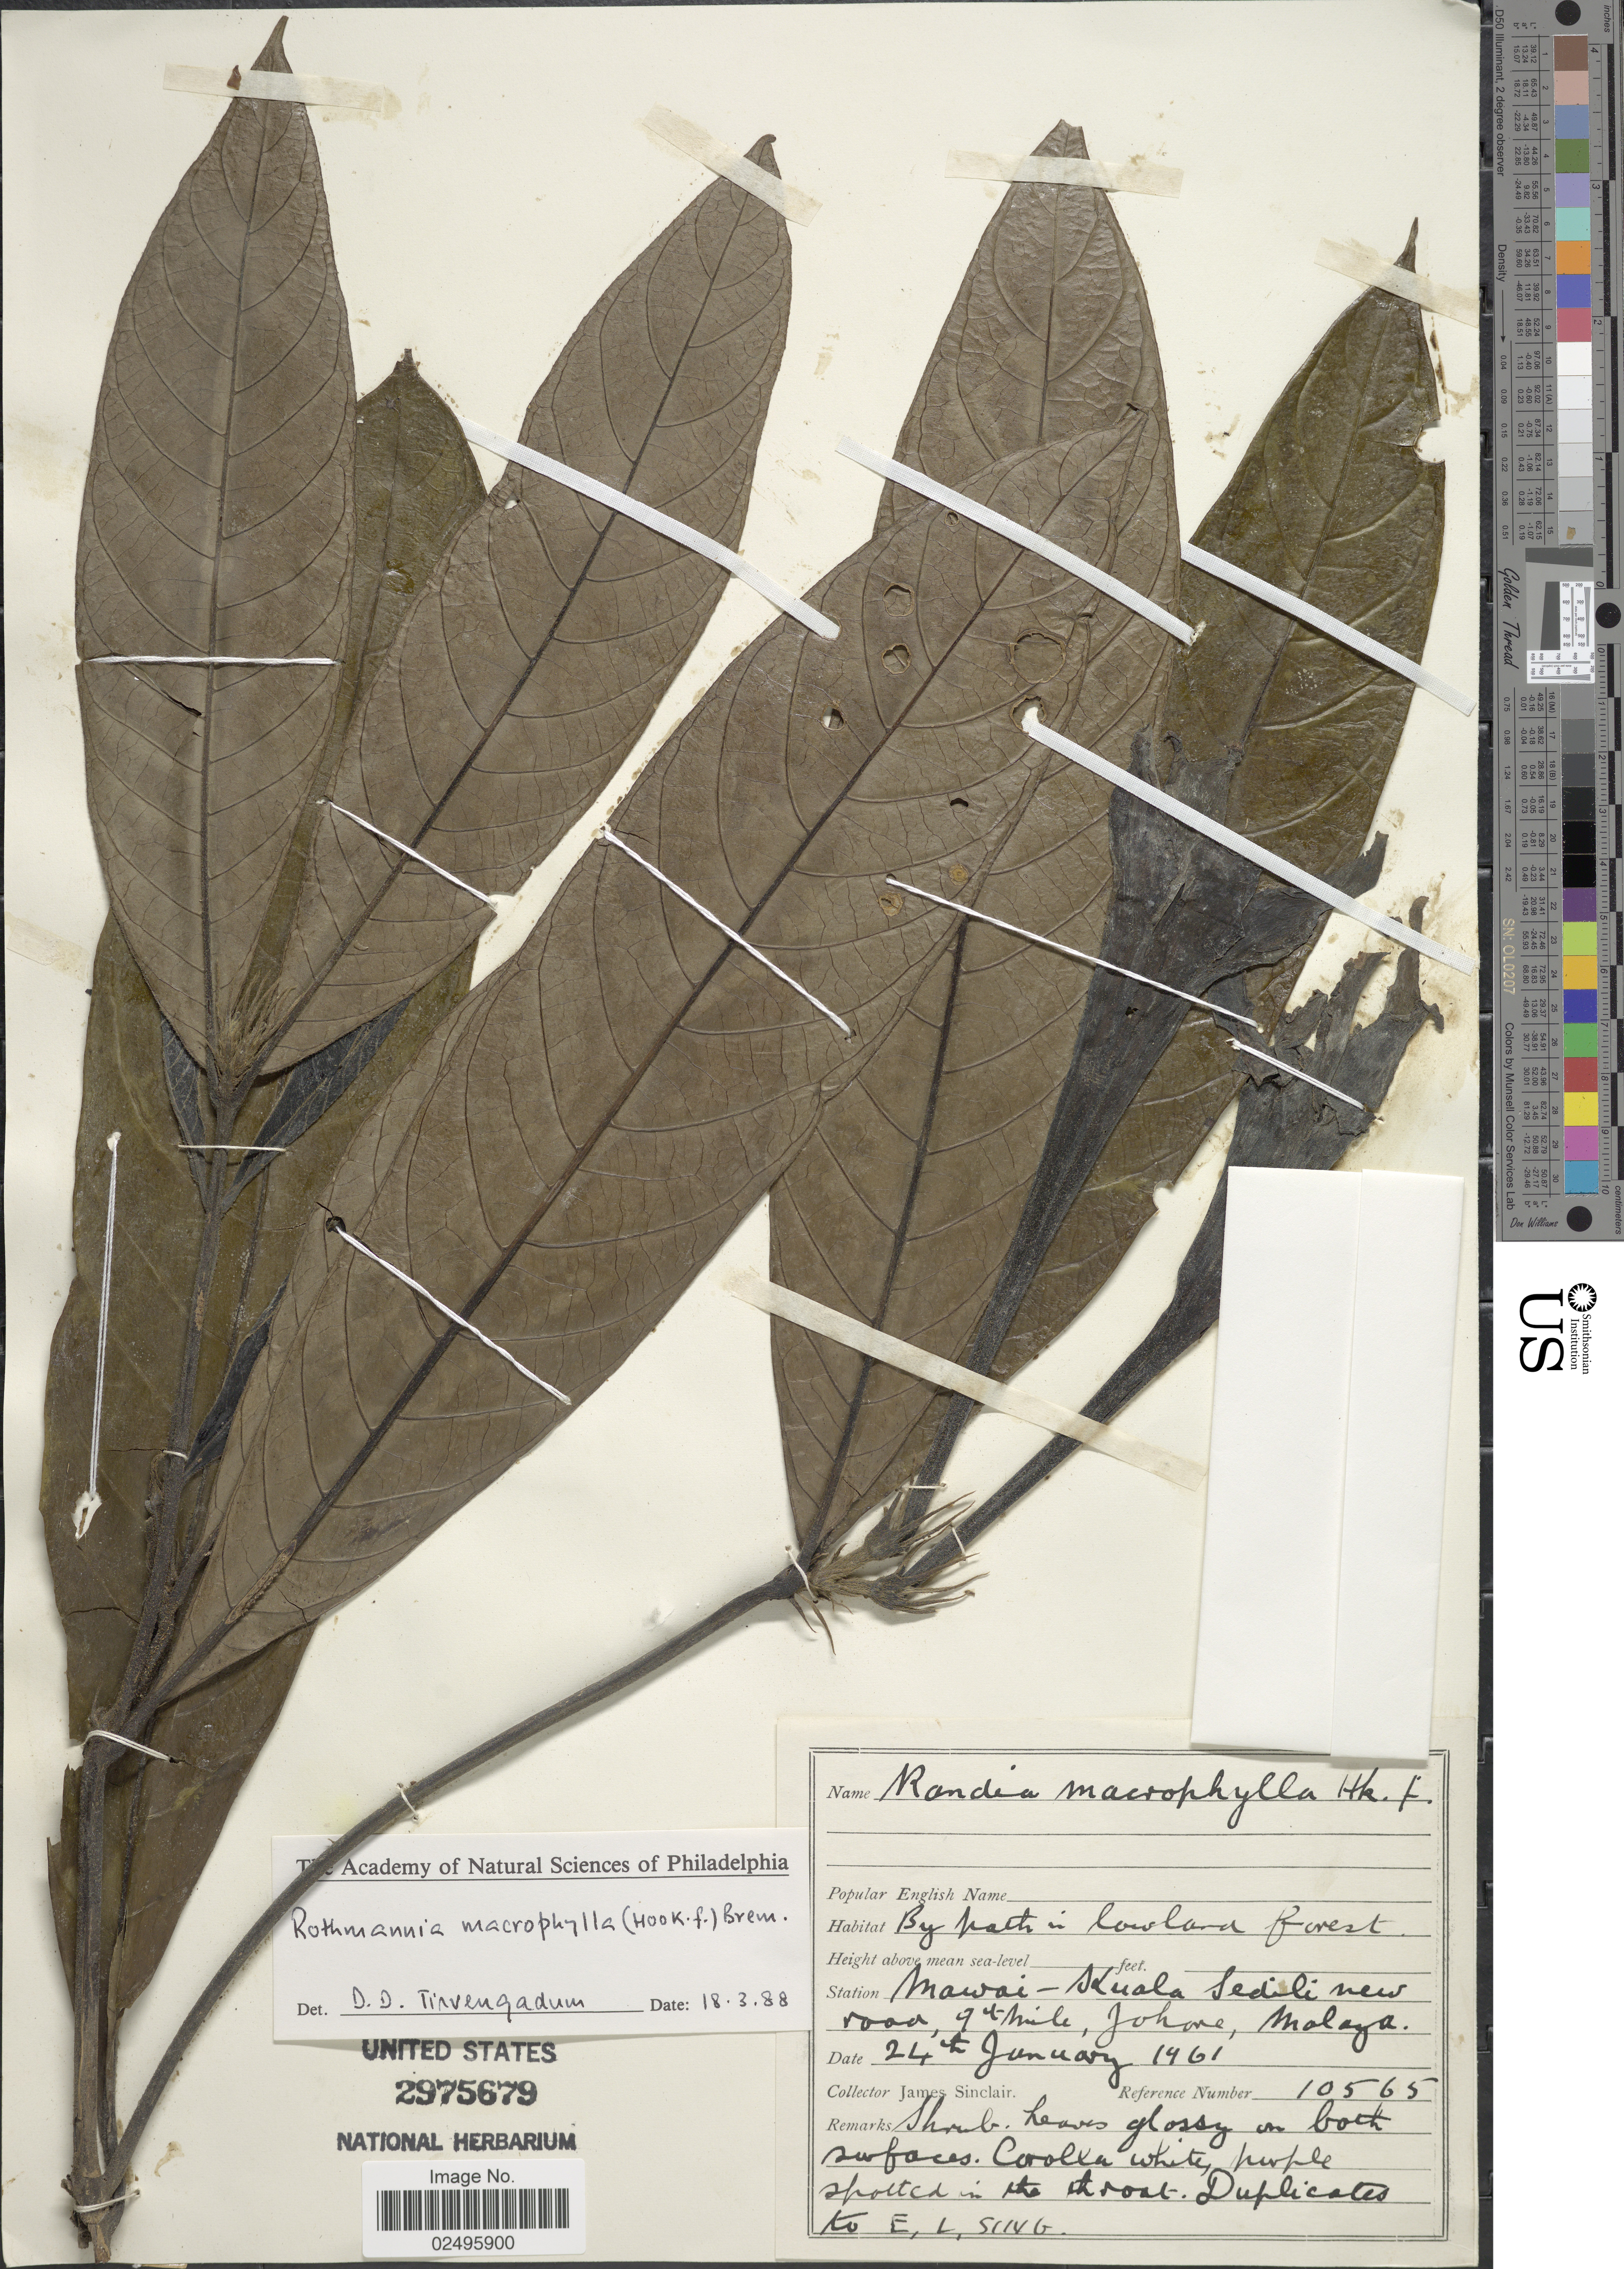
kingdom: Plantae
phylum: Tracheophyta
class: Magnoliopsida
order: Gentianales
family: Rubiaceae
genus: Rothmannia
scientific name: Rothmannia macrophylla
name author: (Hook. f.) Bremek.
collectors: J. Sinclair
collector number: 10565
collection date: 1961-01-24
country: Malaysia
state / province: Johor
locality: Mawai-Kuala Sedili new road 9th mile, Johore, Malaya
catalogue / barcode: US 2975679